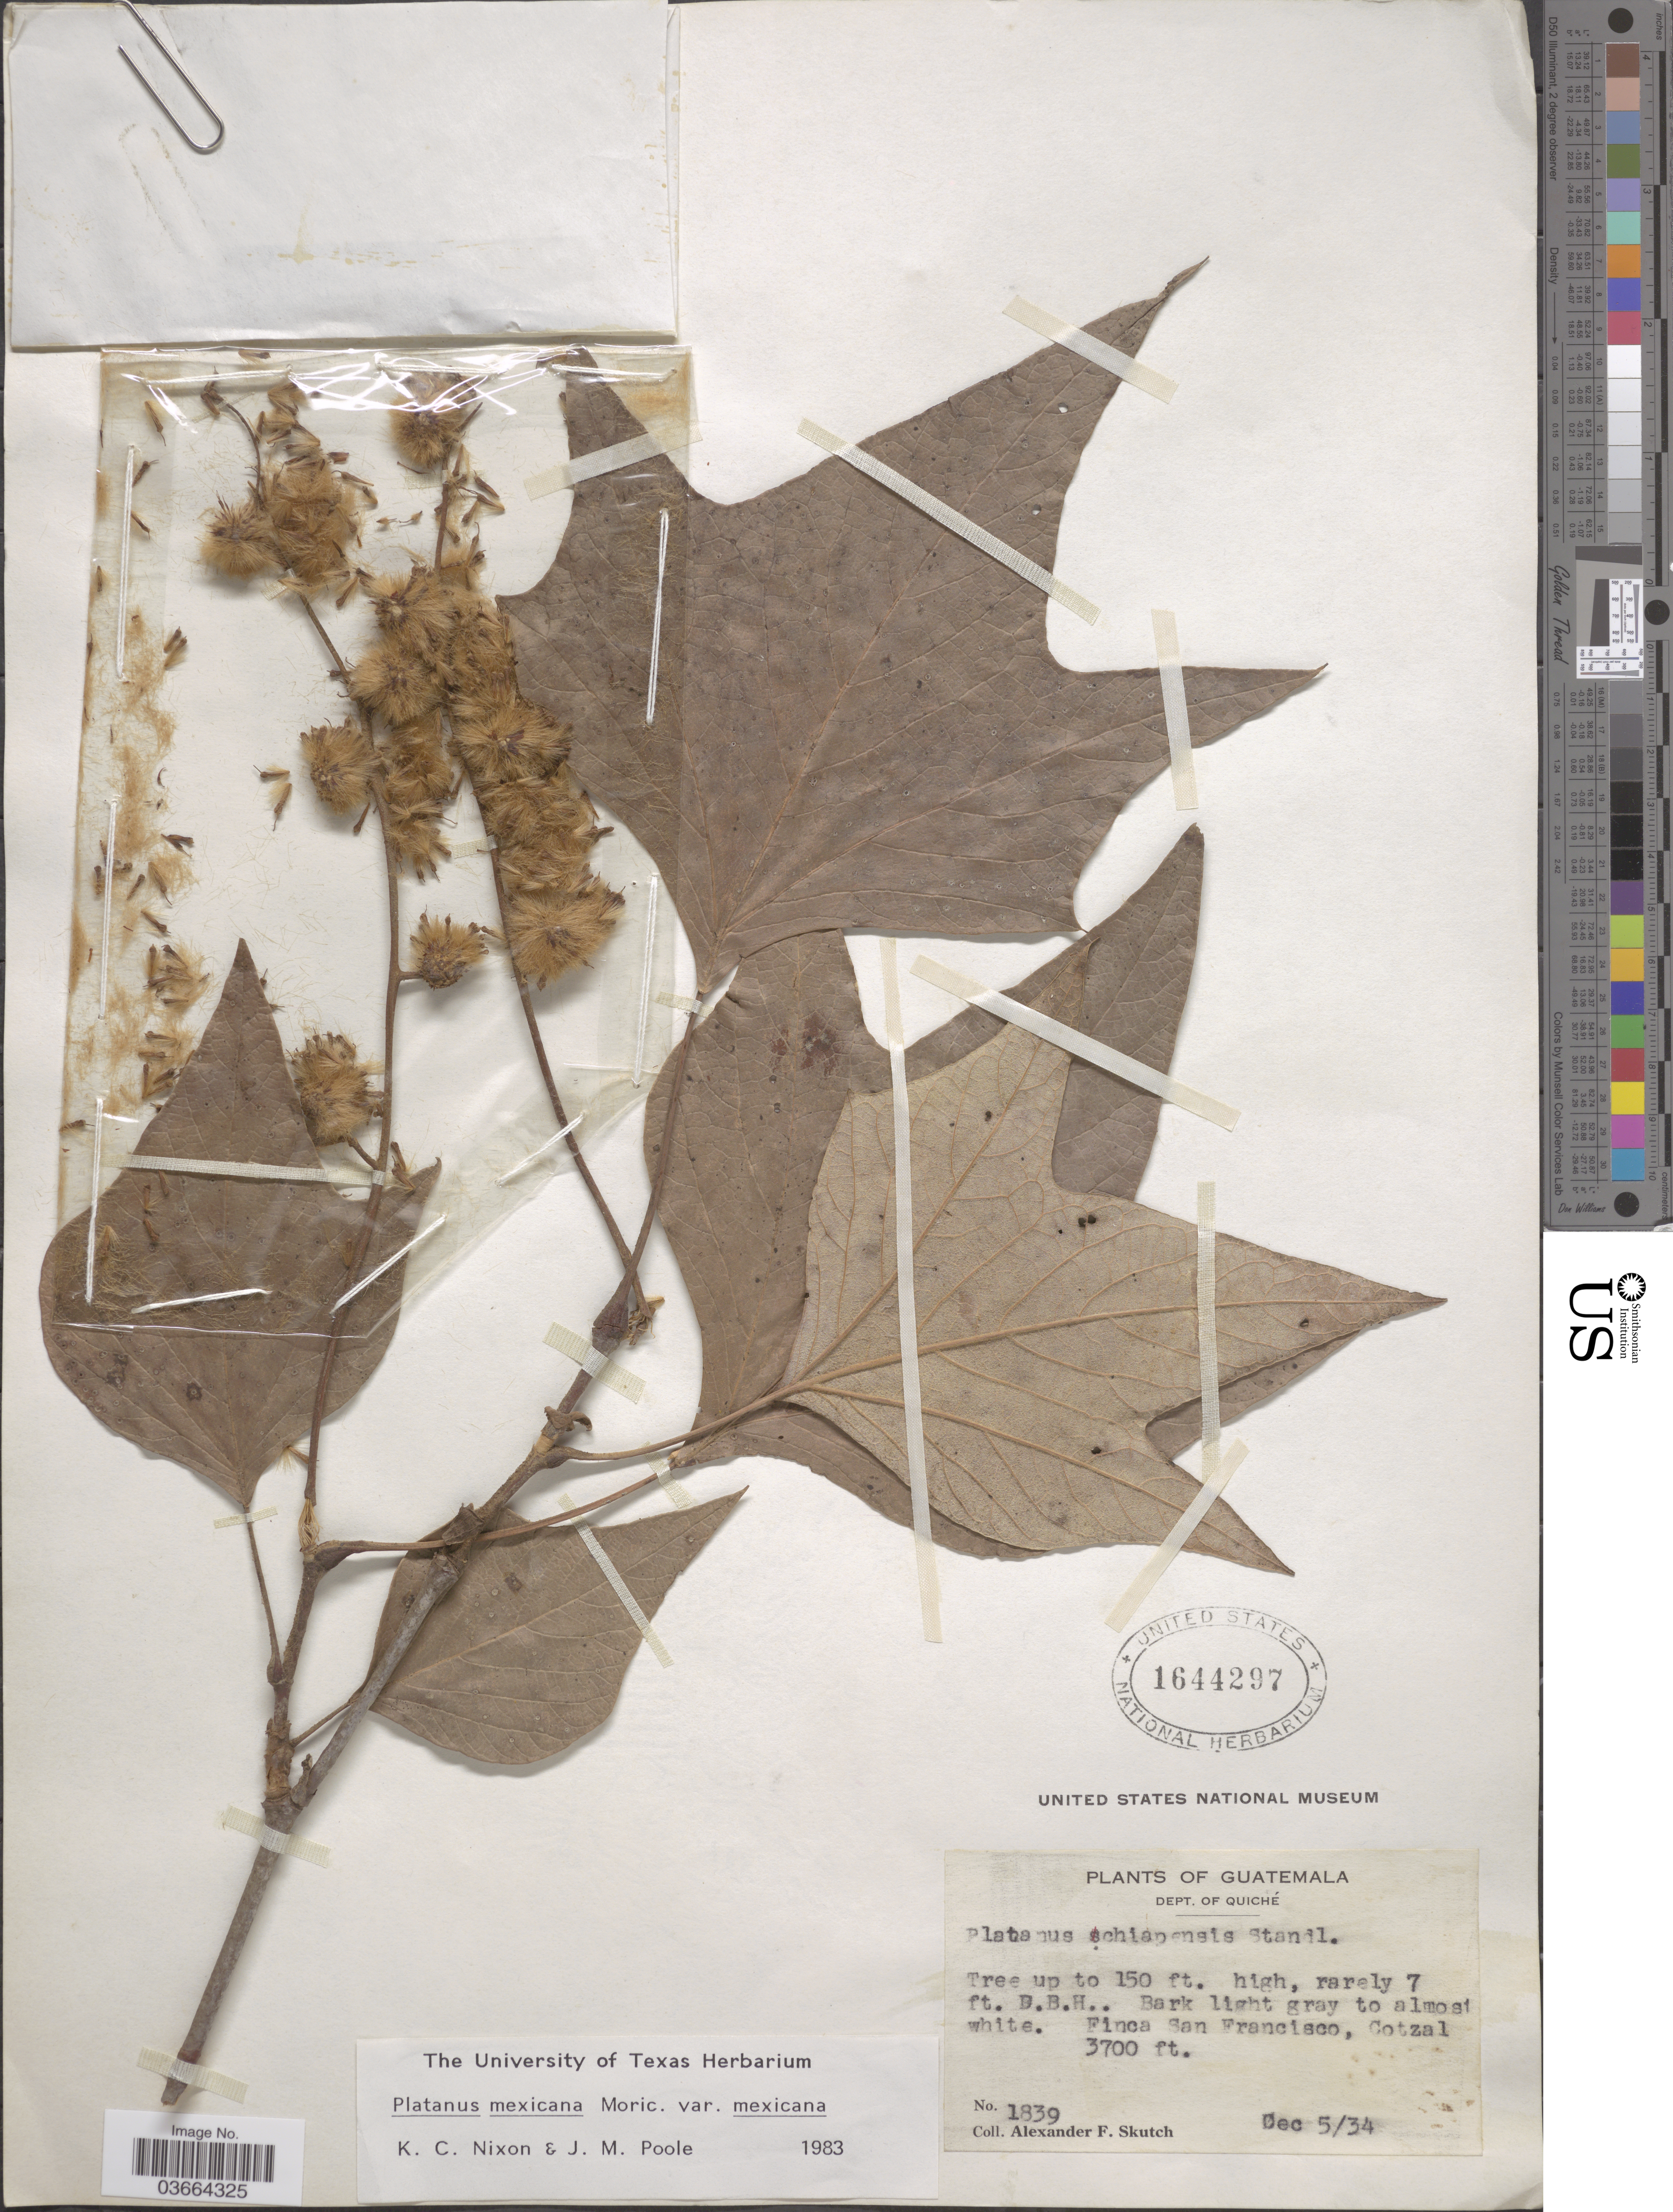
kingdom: Plantae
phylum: Tracheophyta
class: Magnoliopsida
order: Proteales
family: Platanaceae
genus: Platanus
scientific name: Platanus mexicana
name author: Moric.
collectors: A. F. Skutch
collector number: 1839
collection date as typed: Transcribed d/m/y: 5/12/34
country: Guatemala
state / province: El Quiche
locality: Dept. of Quiché. Finca San Francisco, Cotzal.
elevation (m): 1128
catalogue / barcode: US 1644297